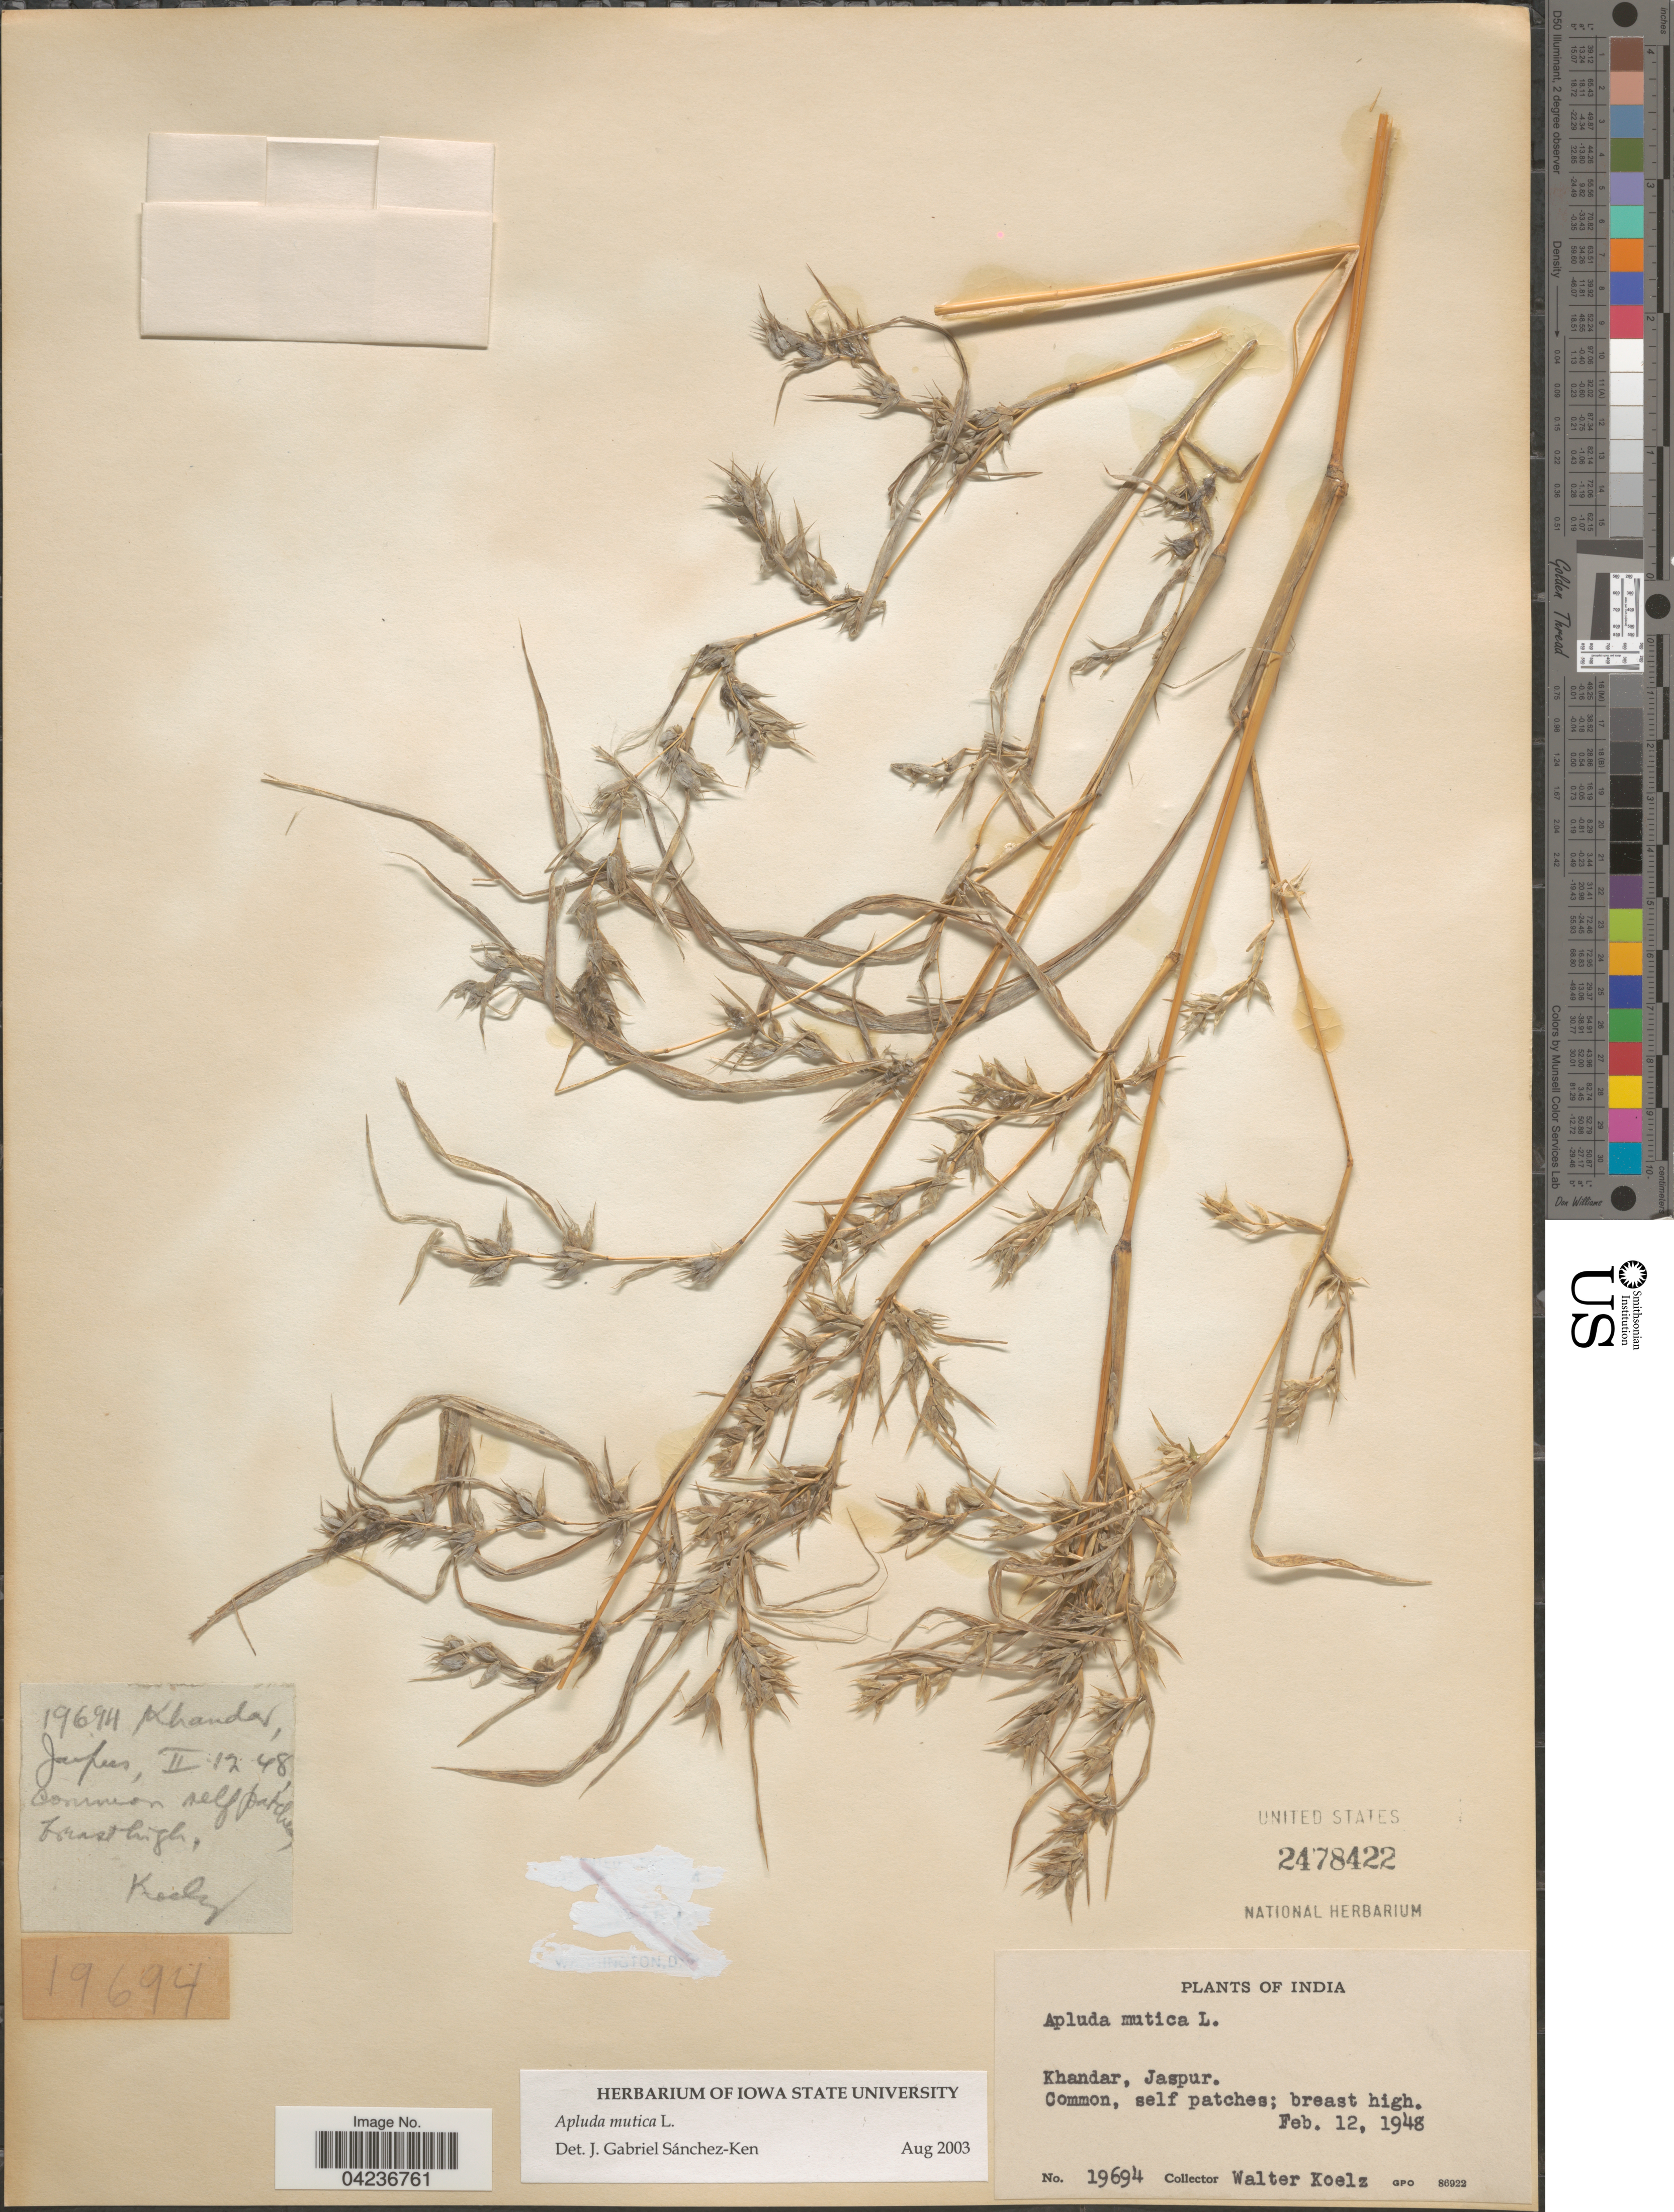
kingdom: Plantae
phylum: Tracheophyta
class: Liliopsida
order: Poales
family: Poaceae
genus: Apluda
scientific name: Apluda mutica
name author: L.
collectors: W. N. Koelz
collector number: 19694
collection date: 1948-02-12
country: India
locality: Khandar, Jaspur.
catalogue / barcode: US 2478422